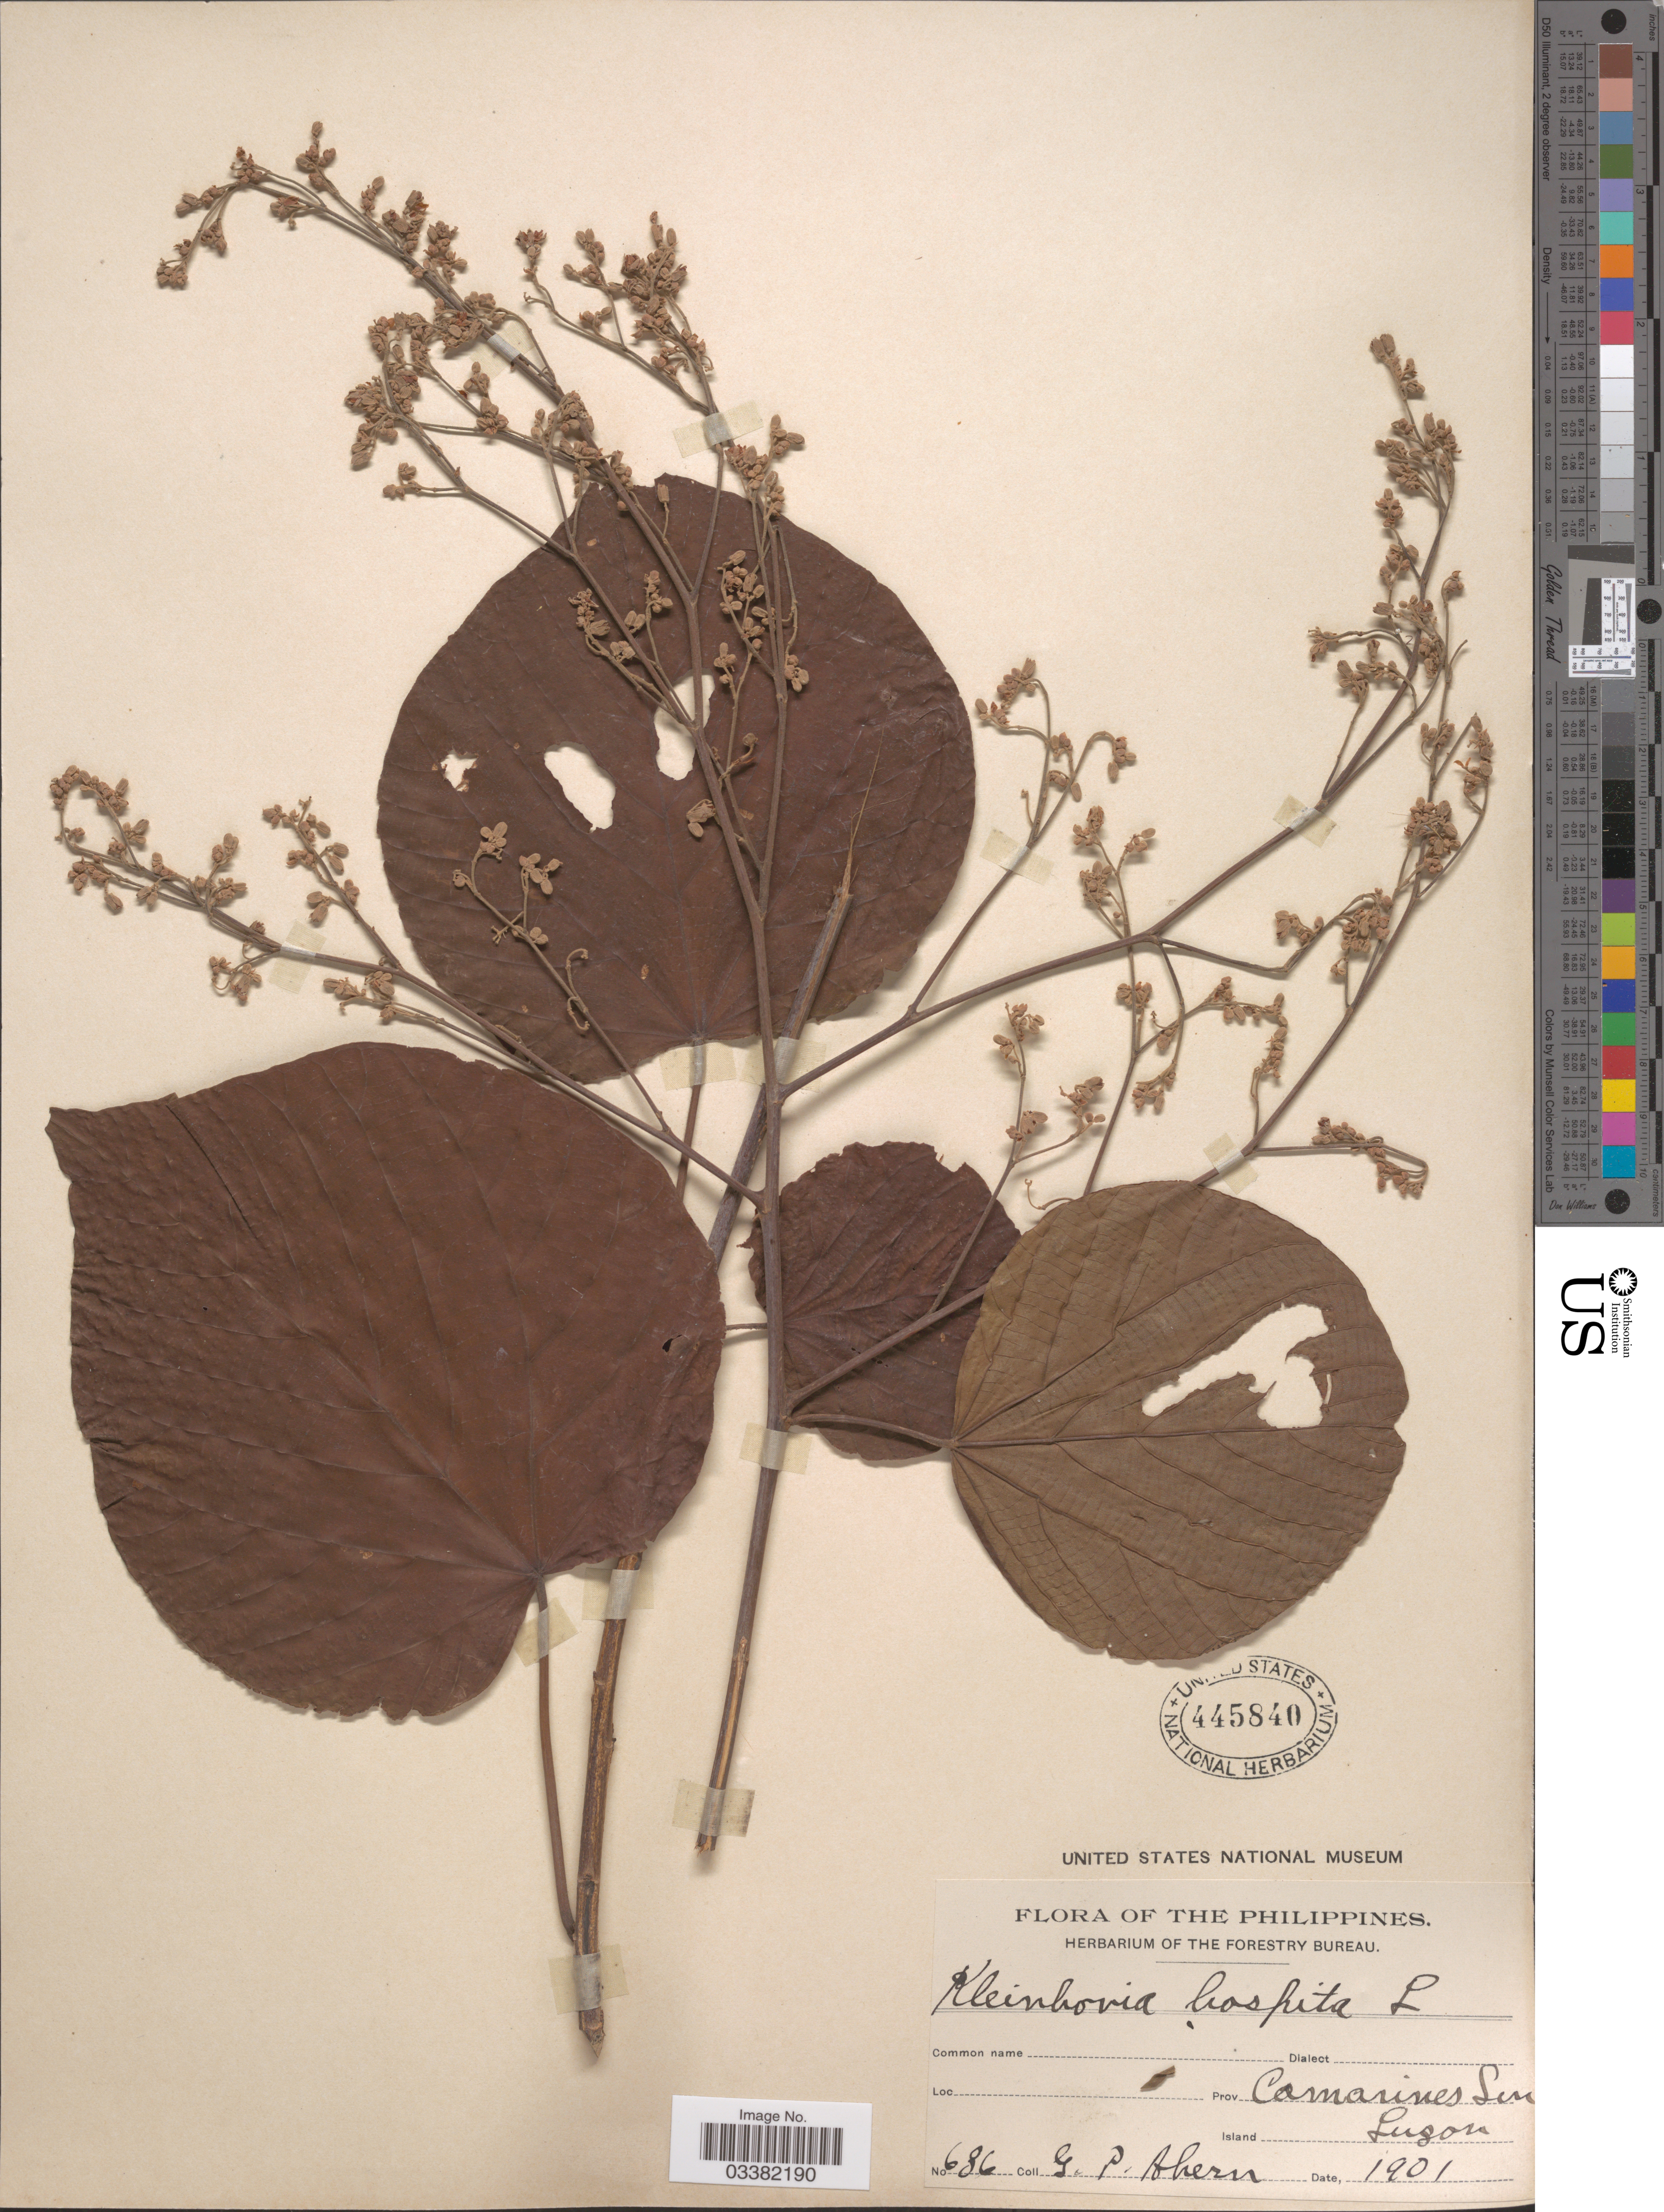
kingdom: Plantae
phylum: Tracheophyta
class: Magnoliopsida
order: Malvales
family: Malvaceae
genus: Kleinhovia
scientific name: Kleinhovia hospita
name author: L.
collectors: G. Ahern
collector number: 636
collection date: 1901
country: Philippines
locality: Prov. Camarines Sur. Island Luzon.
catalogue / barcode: US 445840